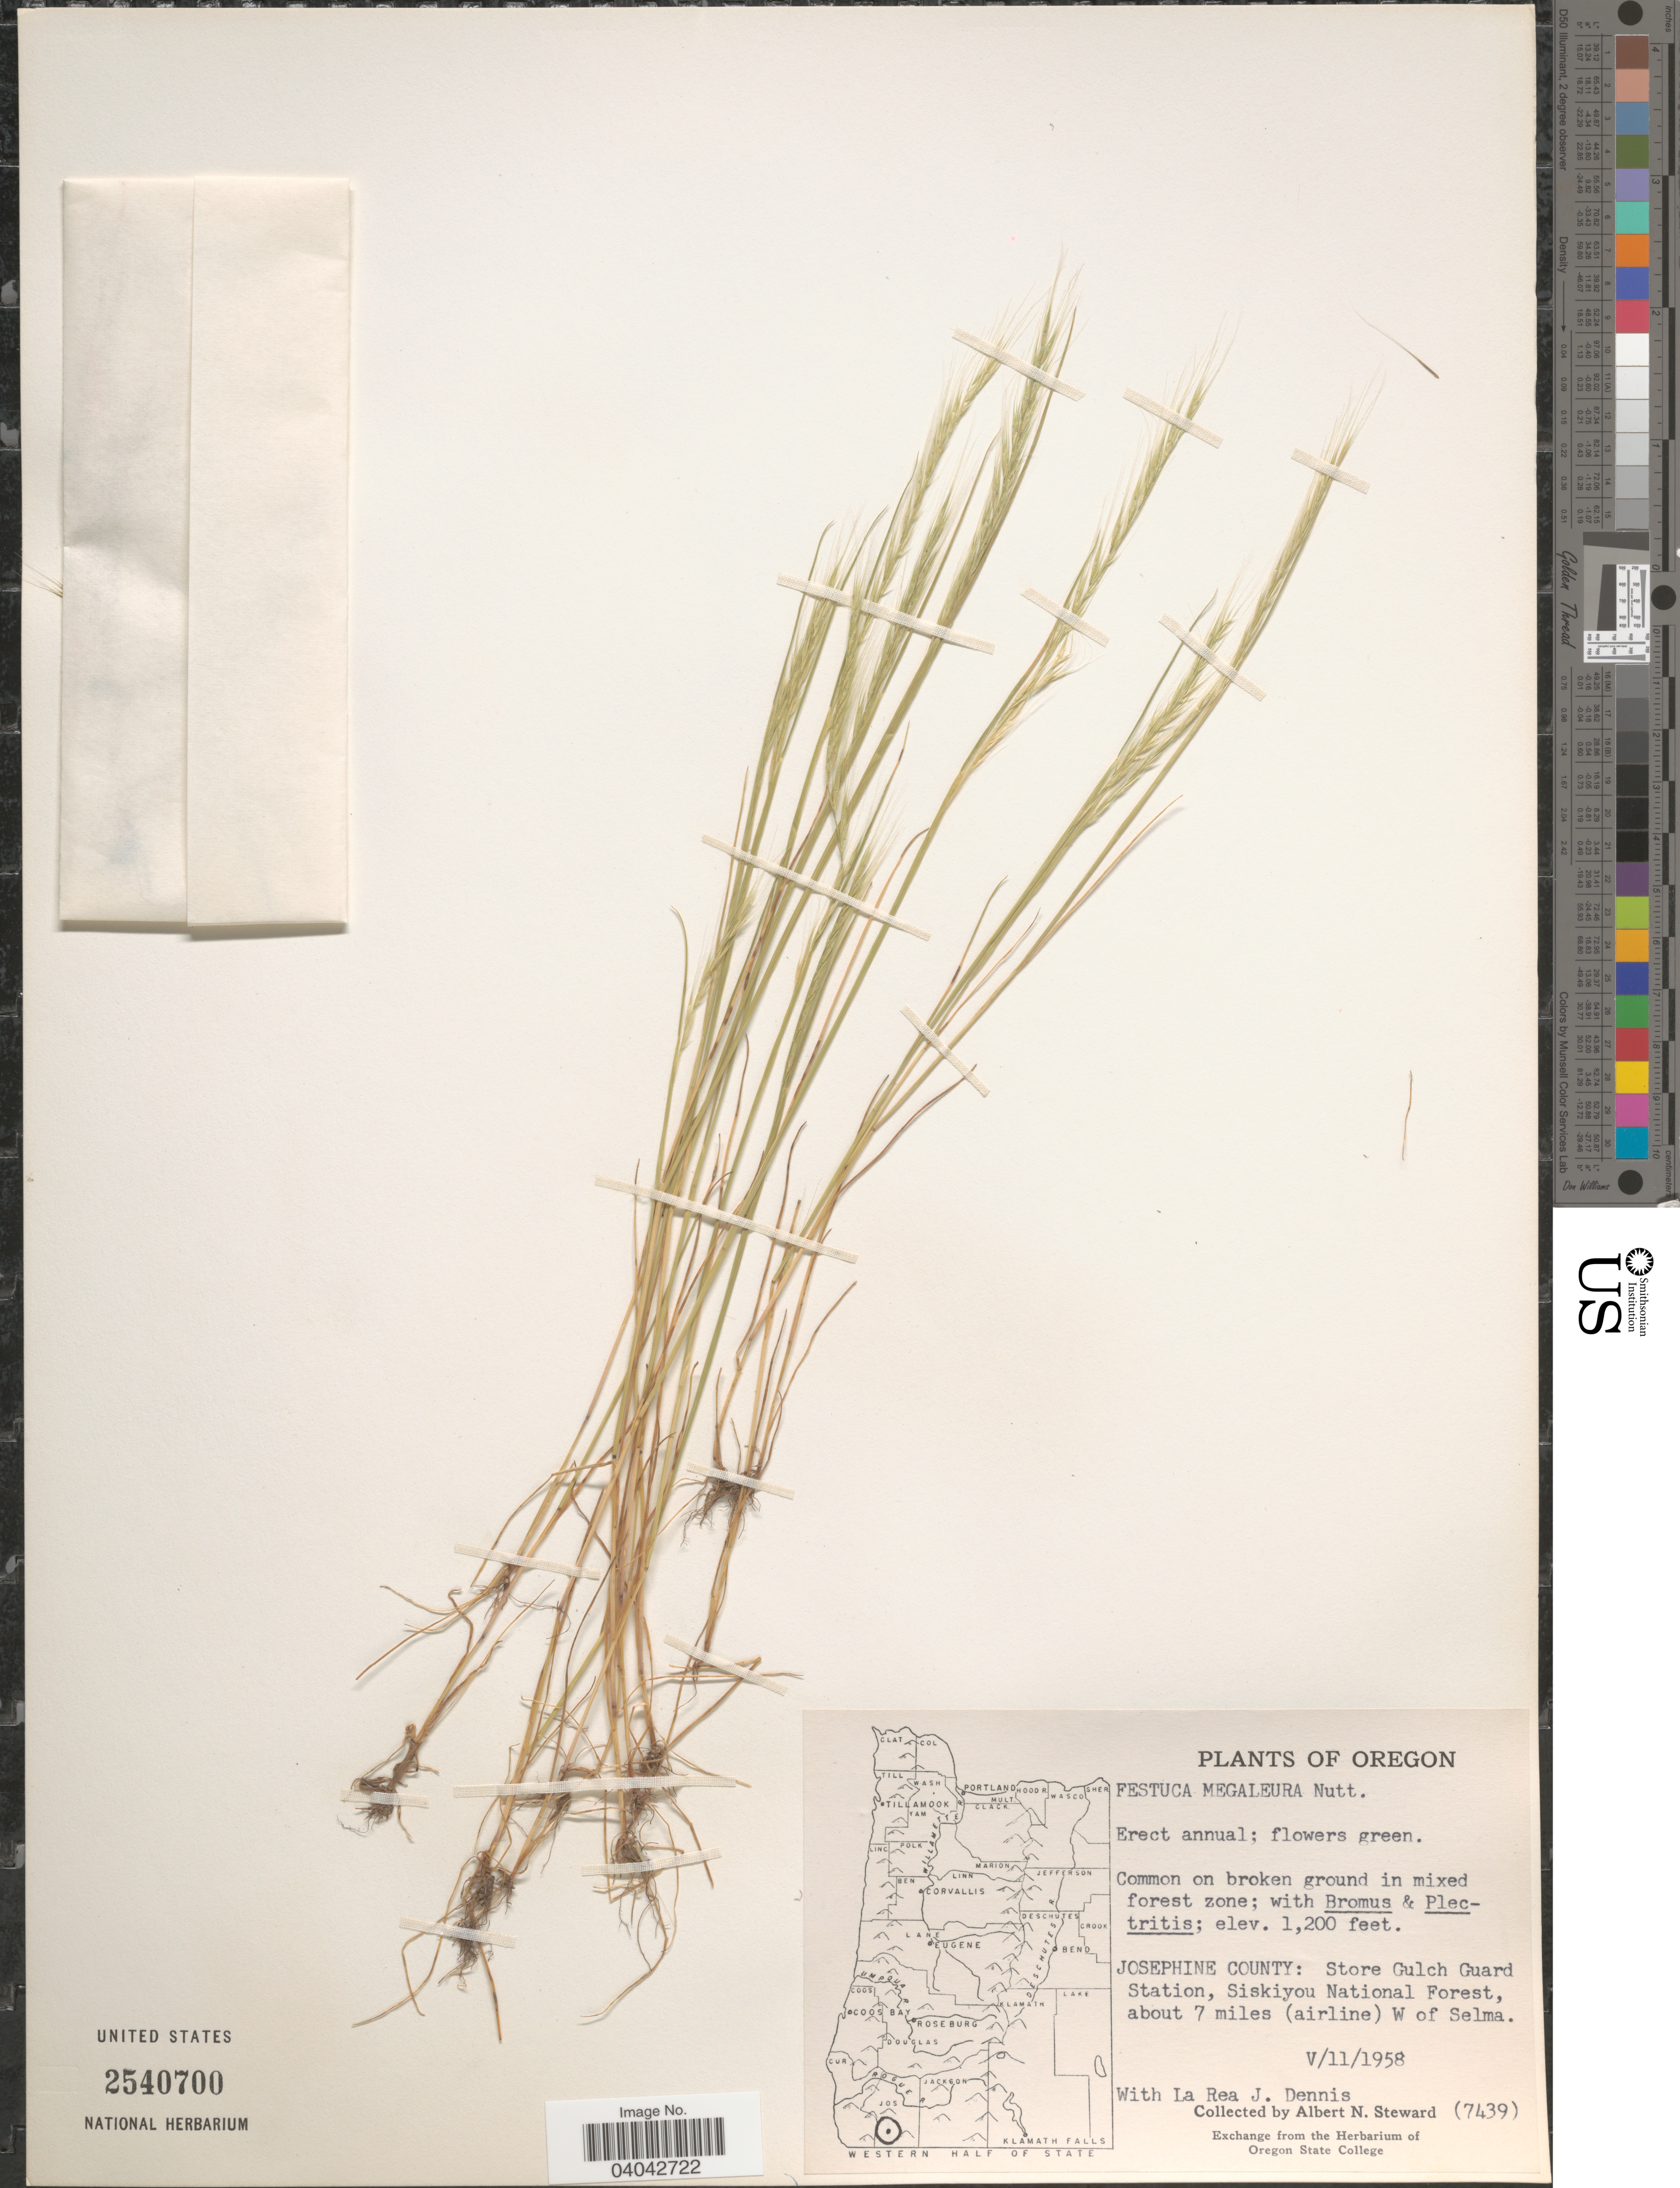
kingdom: Plantae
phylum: Tracheophyta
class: Liliopsida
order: Poales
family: Poaceae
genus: Festuca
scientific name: Festuca megalura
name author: Nutt.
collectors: A. N. Steward & L. Dennis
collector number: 7439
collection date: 1958-05-11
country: United States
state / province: Oregon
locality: Josephine County: Store Gulch Guard Station, Siskiyou National Forest, about 7 miles (airline) W of Selma.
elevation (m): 366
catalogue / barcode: US 2540700